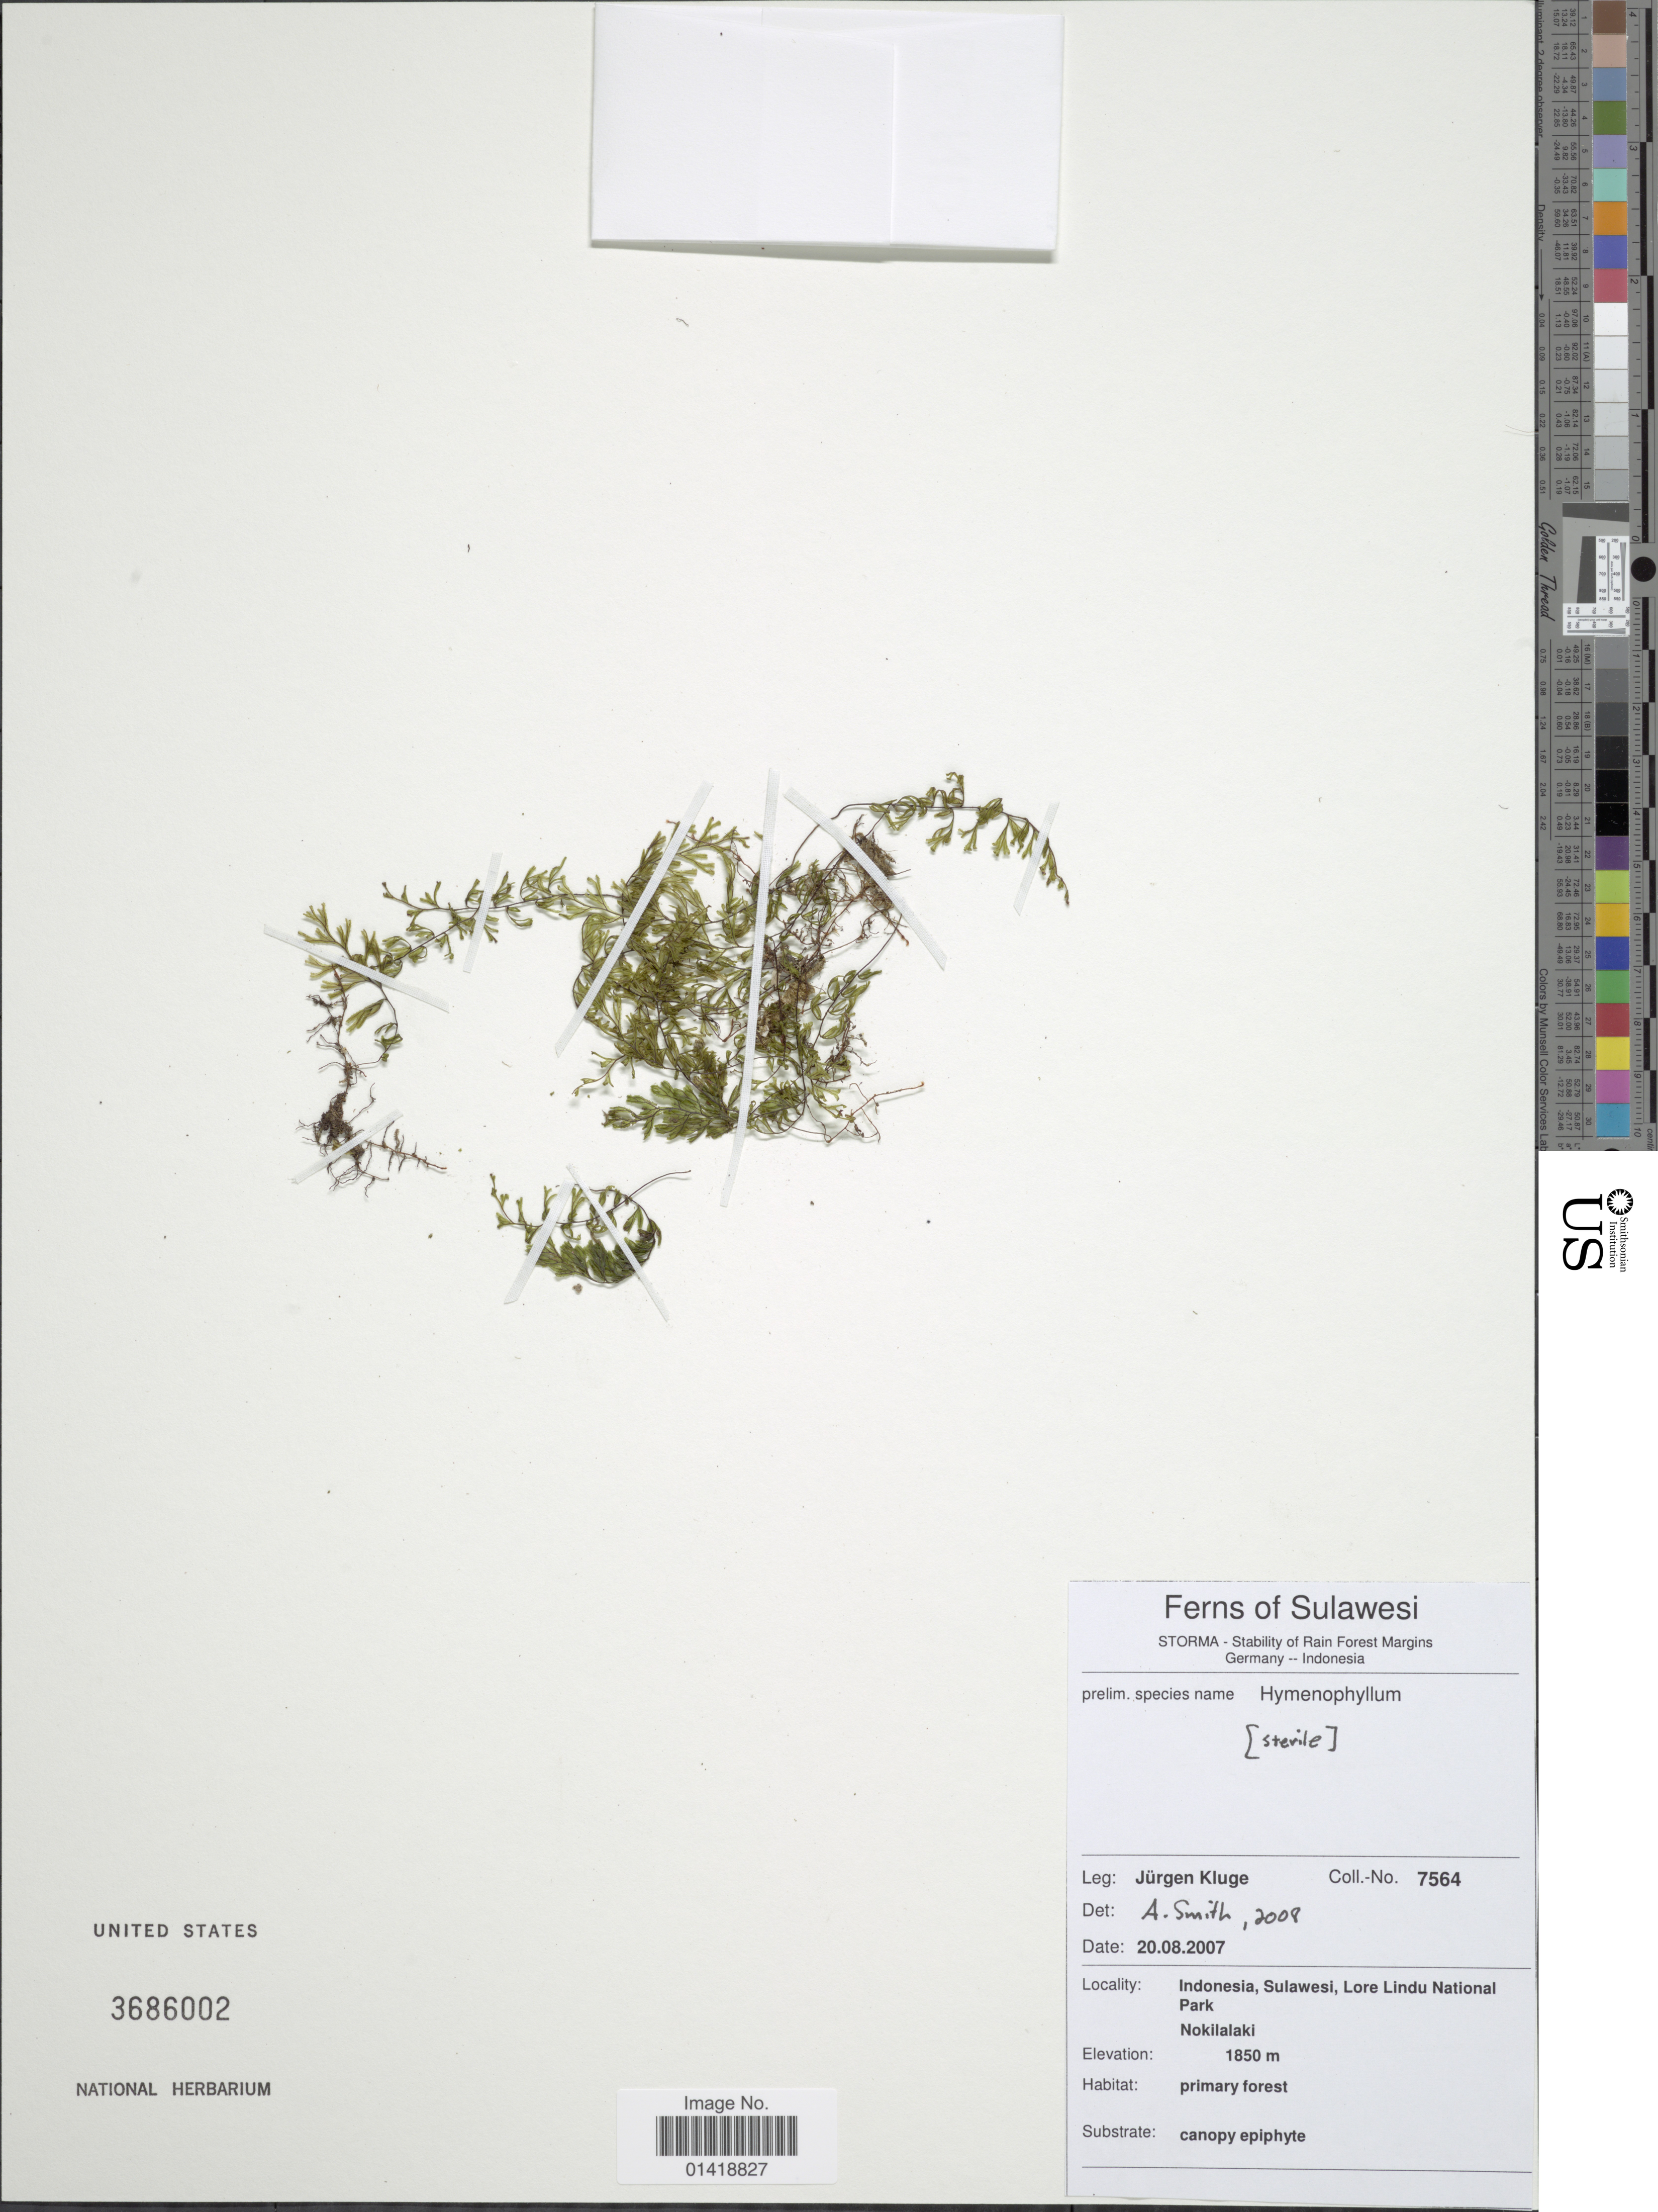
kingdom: Plantae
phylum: Tracheophyta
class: Polypodiopsida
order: Hymenophyllales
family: Hymenophyllaceae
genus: Hymenophyllum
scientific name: Hymenophyllum sp.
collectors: J. Kluge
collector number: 7564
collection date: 2007-08-20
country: Indonesia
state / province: Sulawesi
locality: Indonesia, Sulawesi, Lore Lindu National Park, Nokilalaki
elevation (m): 1850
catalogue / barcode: US 3686002